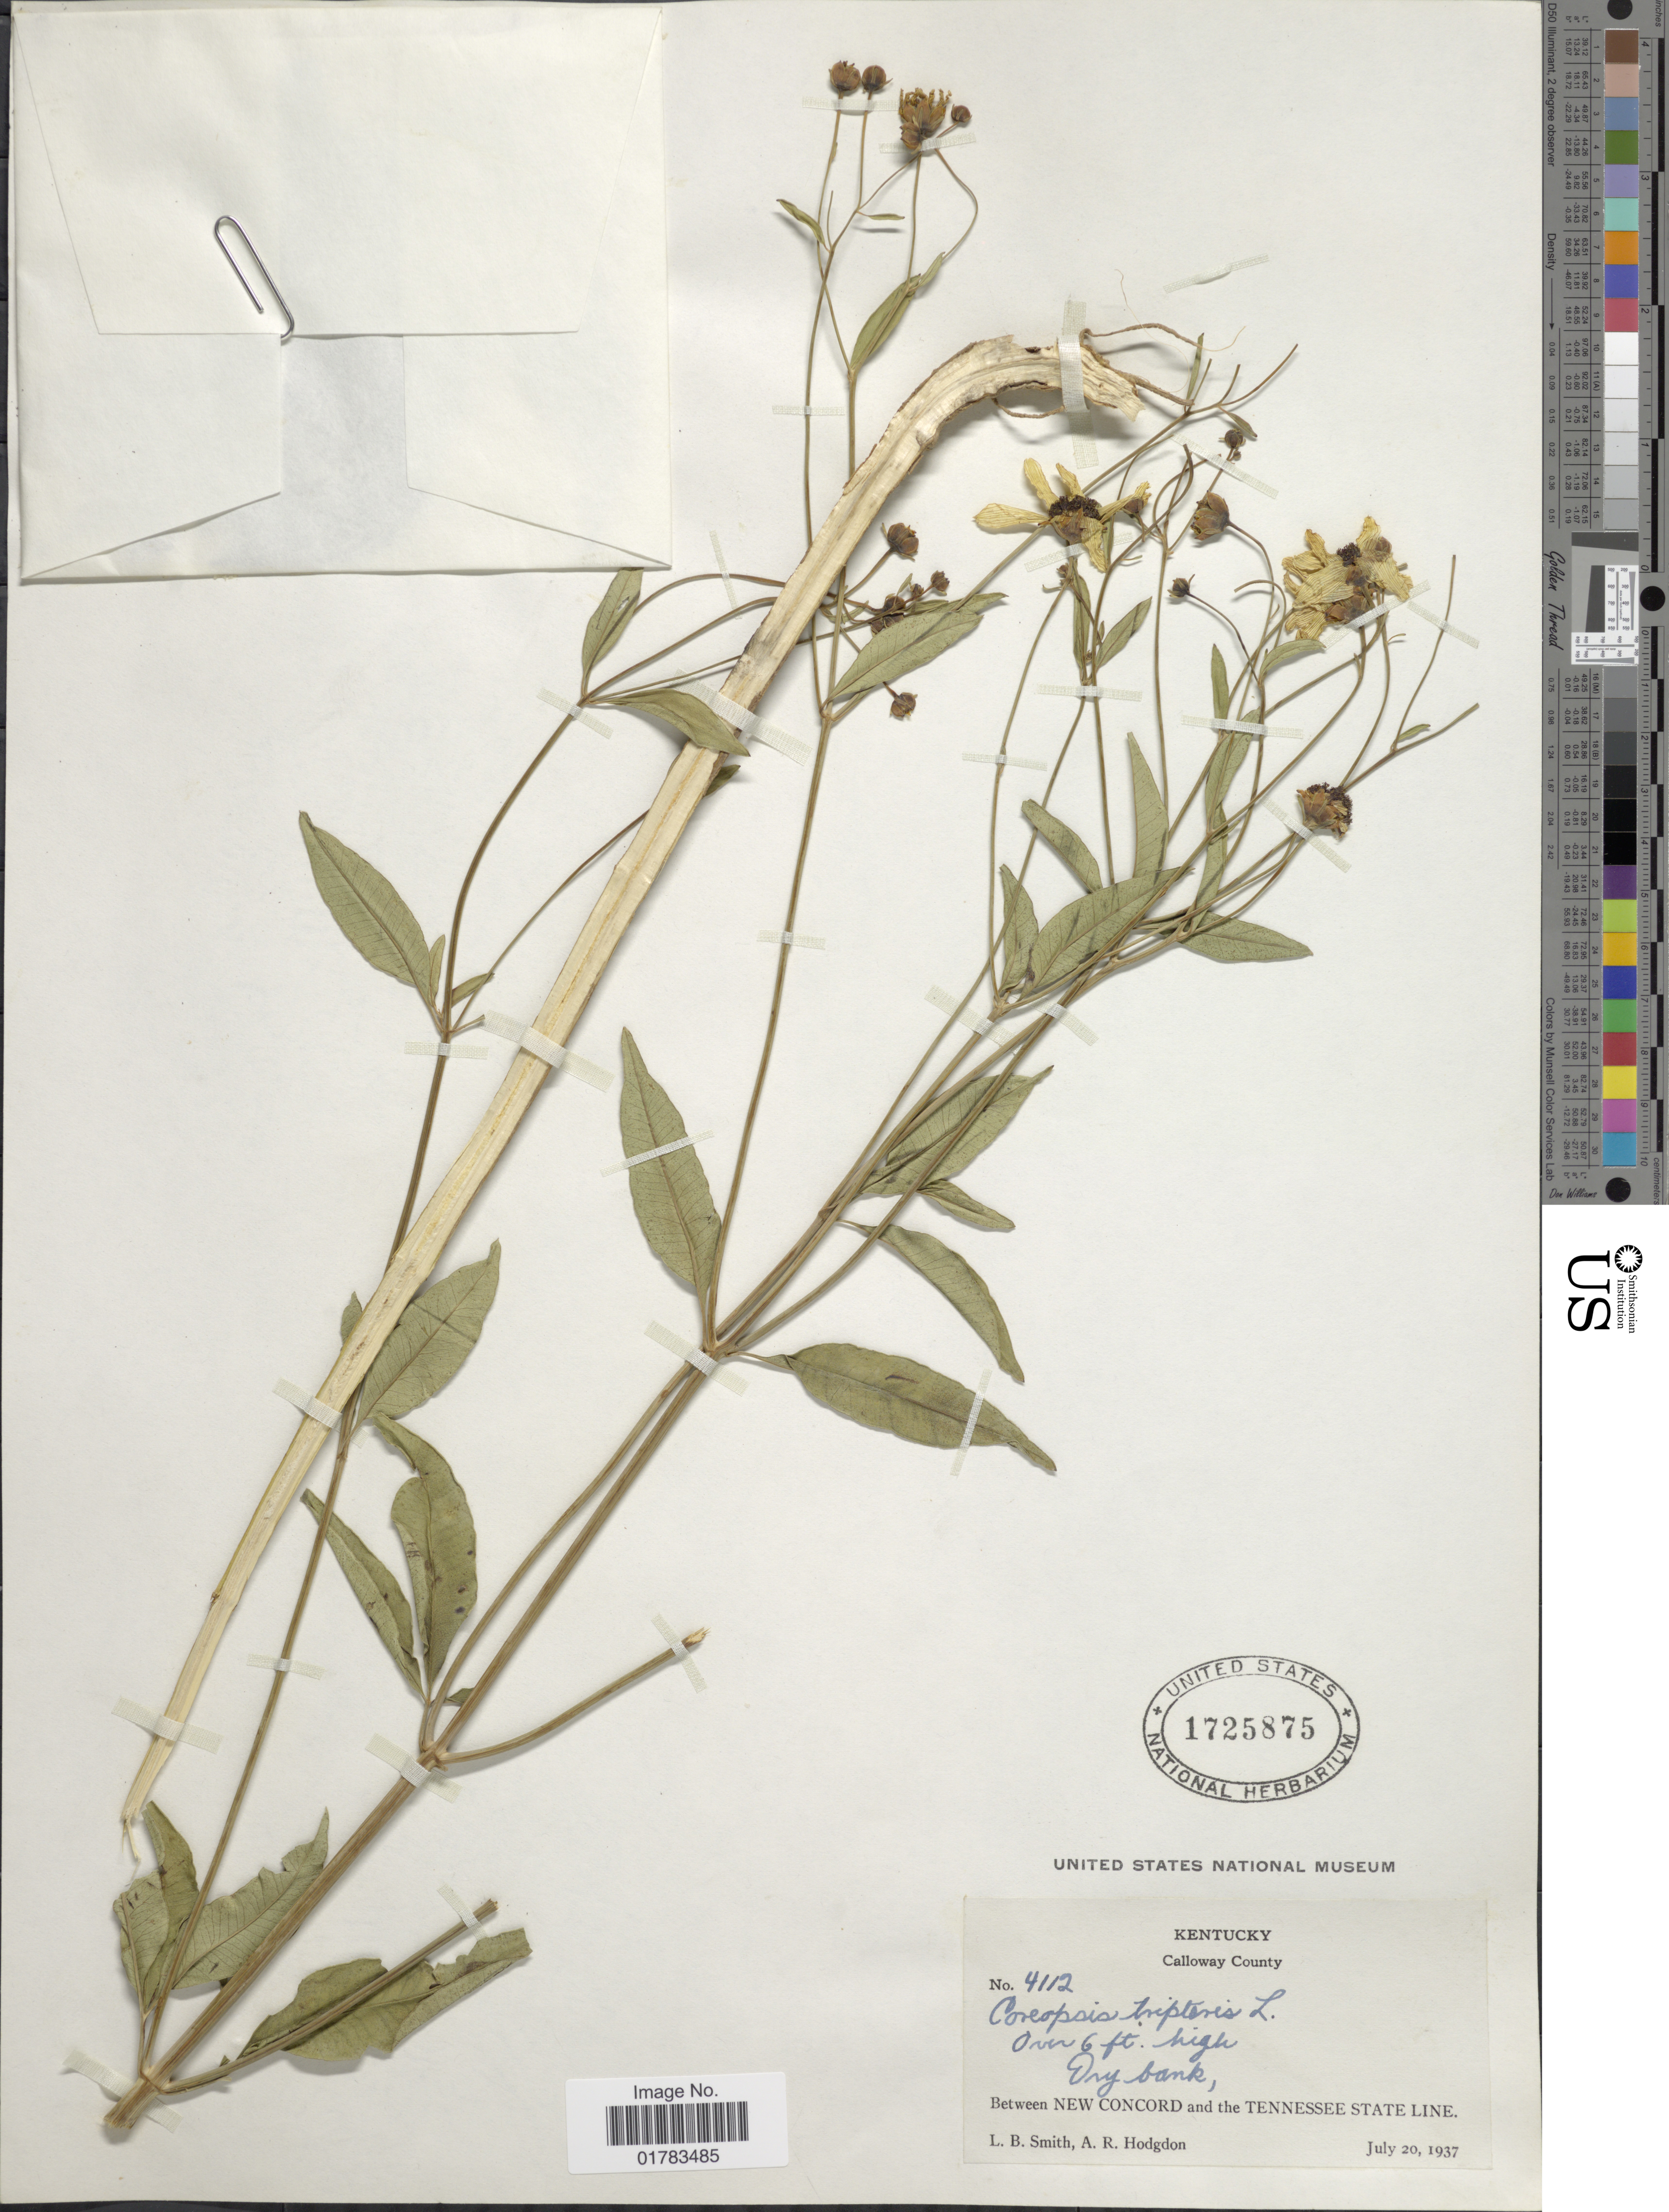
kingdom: Plantae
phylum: Tracheophyta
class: Magnoliopsida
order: Asterales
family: Asteraceae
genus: Coreopsis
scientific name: Coreopsis tripteris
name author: L.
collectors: L. Smith & A. R. Hodgdon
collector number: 4112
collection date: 1937-07-20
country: United States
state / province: Kentucky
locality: Calloway County, Between New Concord and the Tenneessee State Line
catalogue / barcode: US 1725875